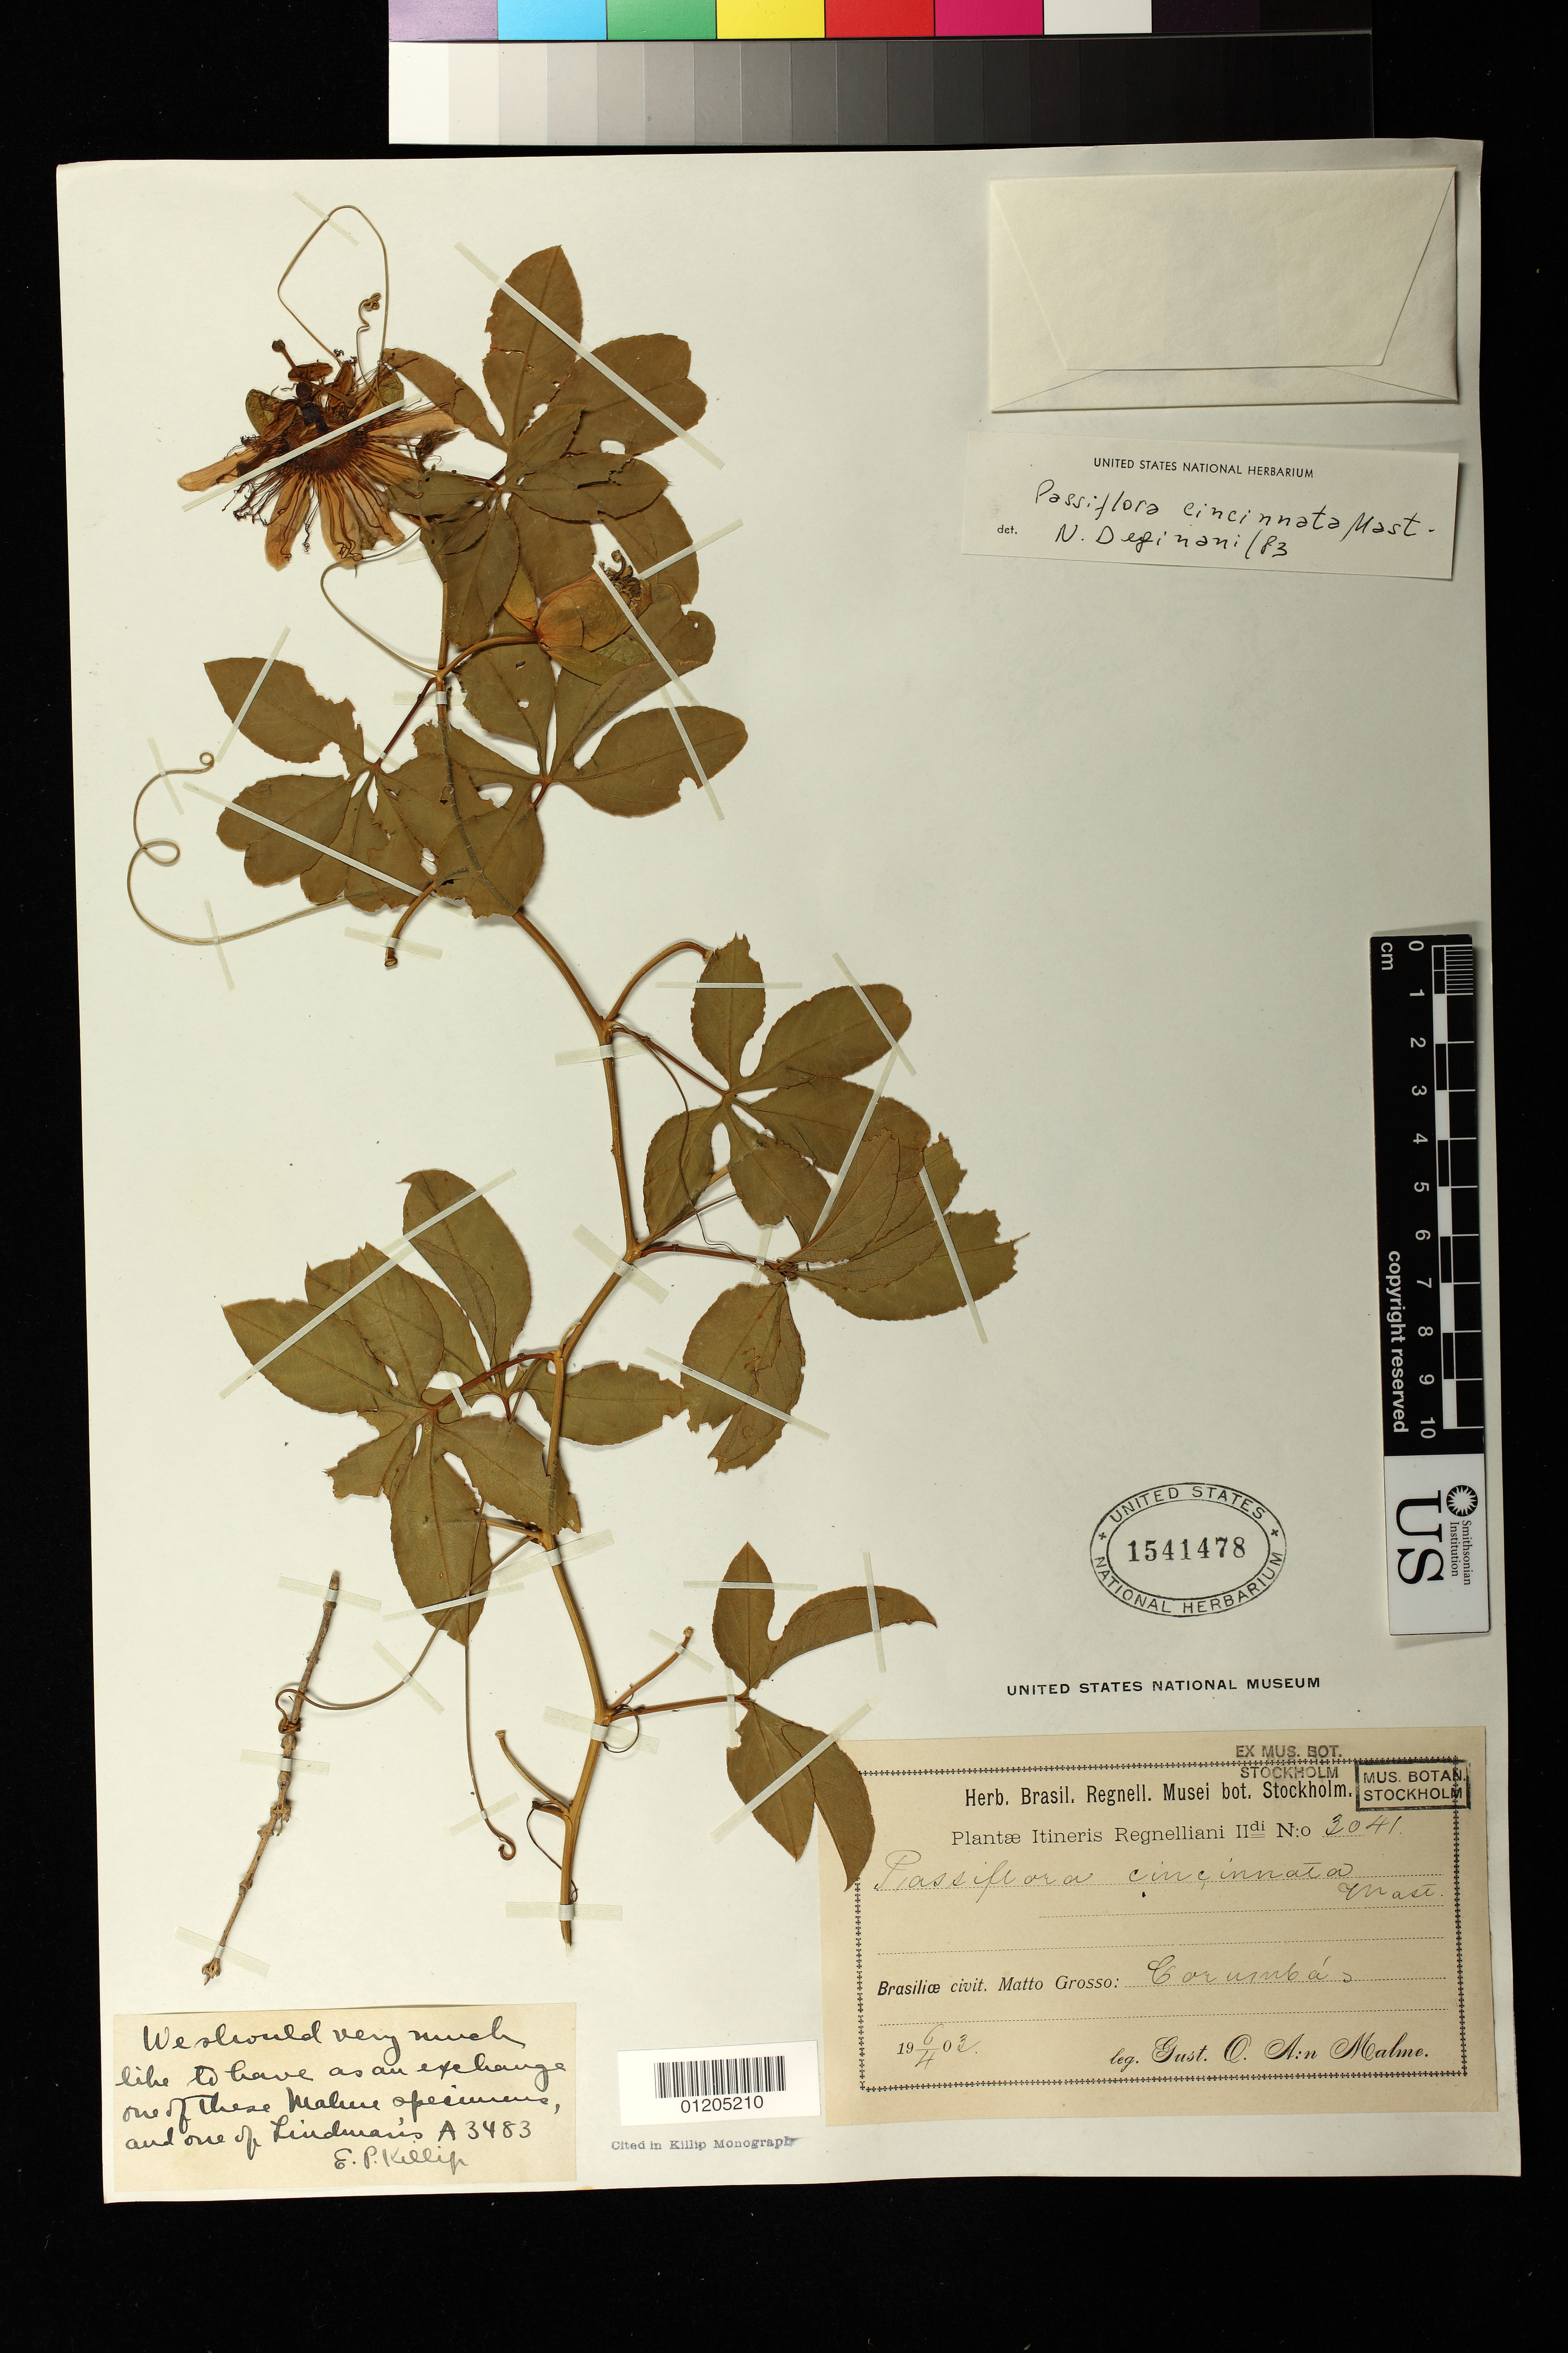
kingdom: Plantae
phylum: Tracheophyta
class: Magnoliopsida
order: Malpighiales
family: Passifloraceae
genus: Passiflora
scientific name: Passiflora cincinnata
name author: Mast.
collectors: G. O. A. Malme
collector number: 3041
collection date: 1903-06-04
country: Brazil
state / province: Mato Grosso do Sul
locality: Corumba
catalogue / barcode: US 1541478